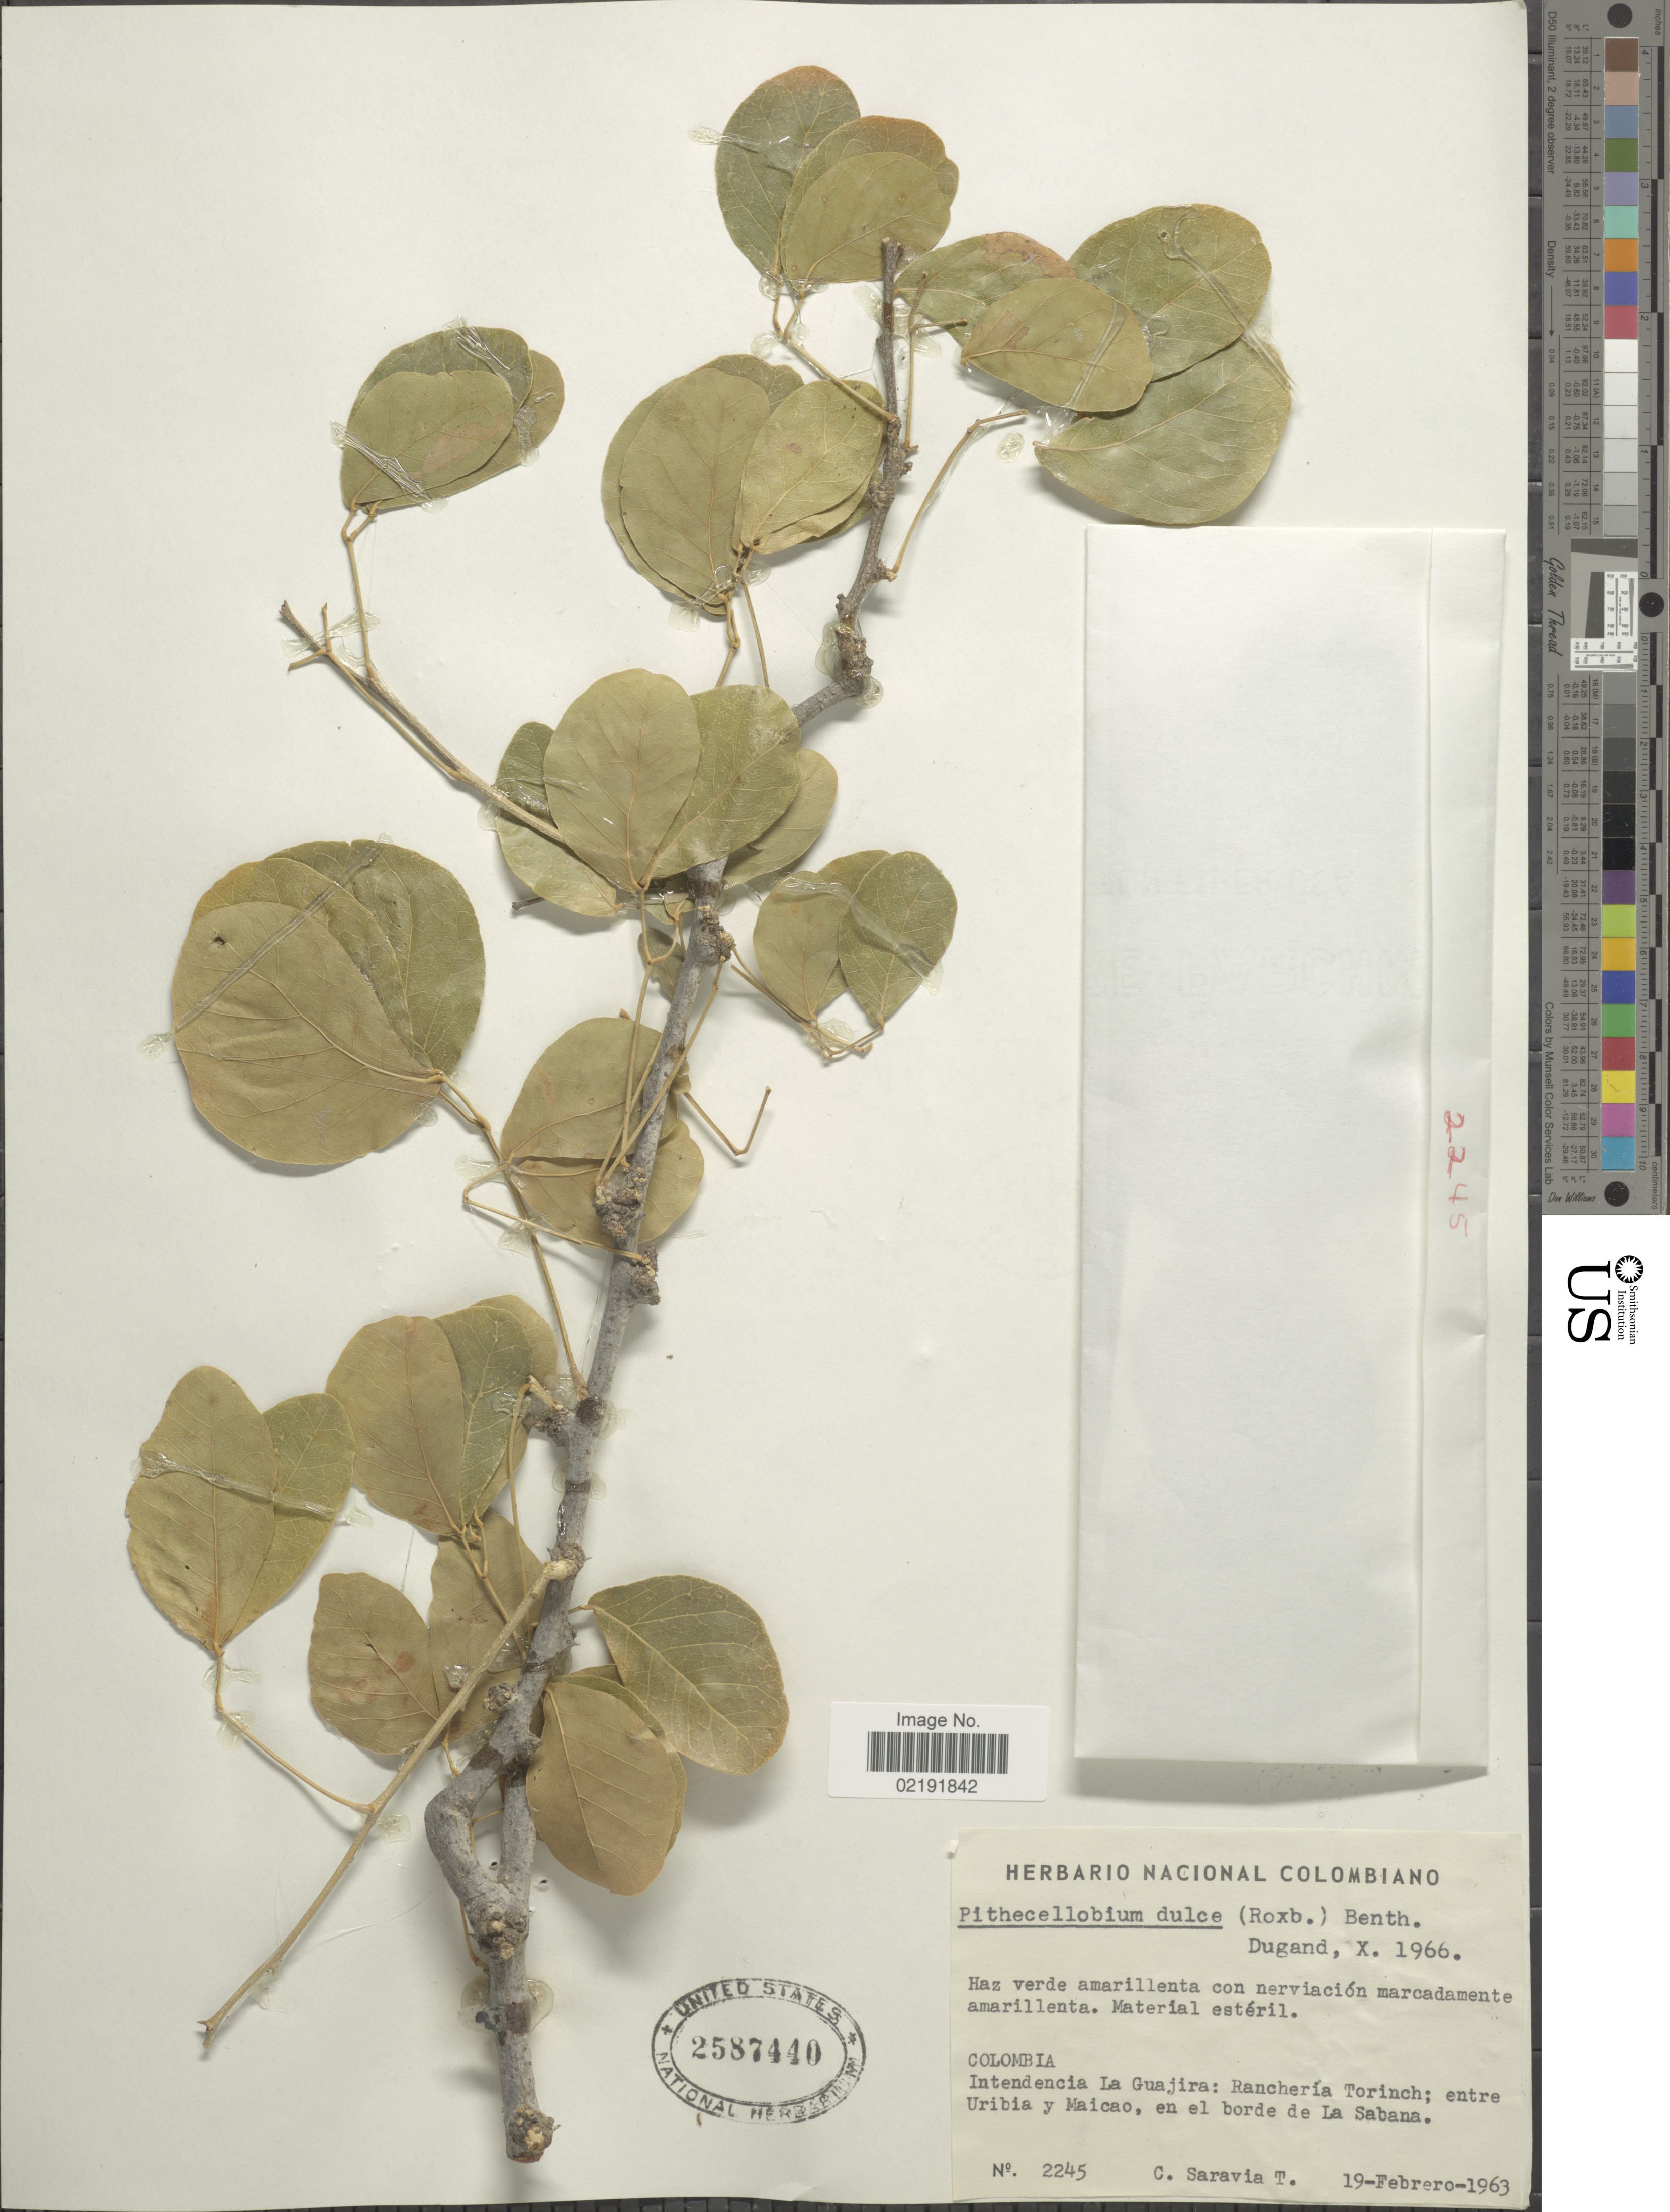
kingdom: Plantae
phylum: Tracheophyta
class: Magnoliopsida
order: Fabales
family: Fabaceae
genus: Pithecellobium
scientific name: Pithecellobium dulce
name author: (Roxb.) Benth.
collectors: C. Saravia T.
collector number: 2245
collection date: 1963-02-19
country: Colombia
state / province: La Guajira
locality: Colombia. Intendencia La Guajira: Ranchería Torinch; entre Uribia y Maicao, en el borde de La Sabana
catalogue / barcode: US 2587440